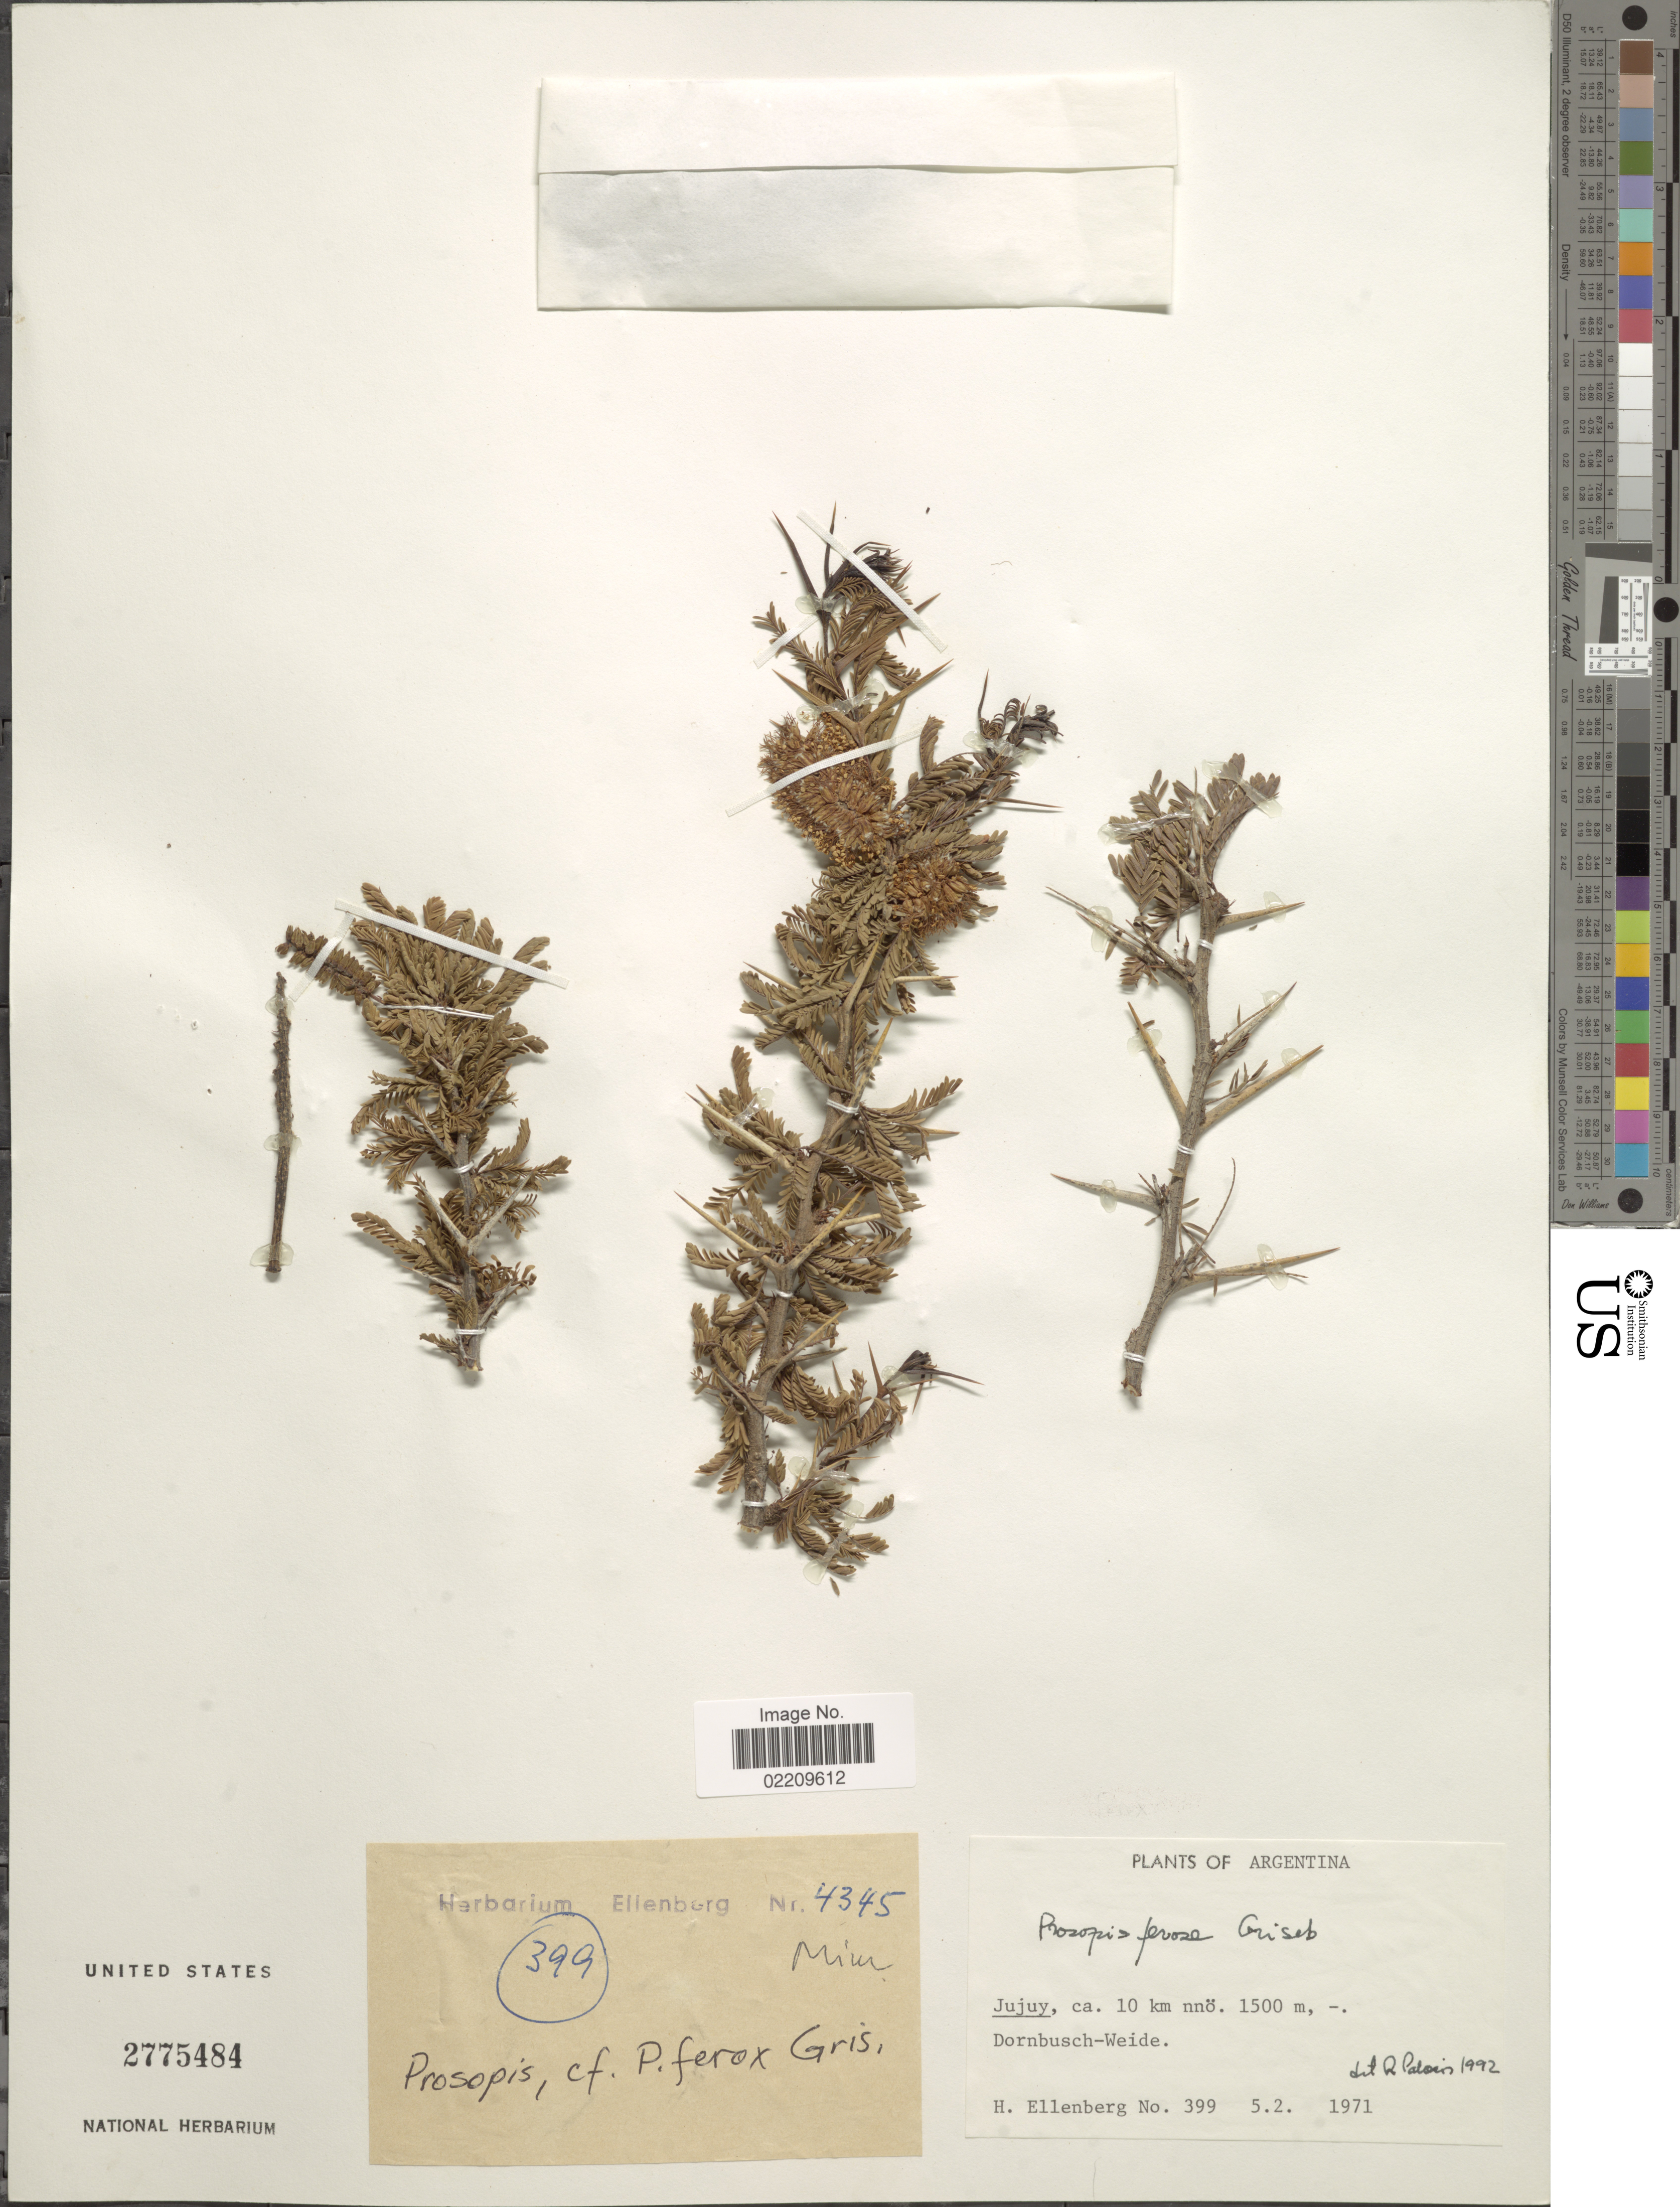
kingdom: Plantae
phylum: Tracheophyta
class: Magnoliopsida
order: Fabales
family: Fabaceae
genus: Strombocarpa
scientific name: Strombocarpa ferox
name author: (Griseb.) C. E. Hughes & G.P. Lewis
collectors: H. Ellenberg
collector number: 399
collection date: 1971-02-05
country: Argentina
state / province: Jujuy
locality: Ca. 10 km nnö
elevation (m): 1500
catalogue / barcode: US 2775484